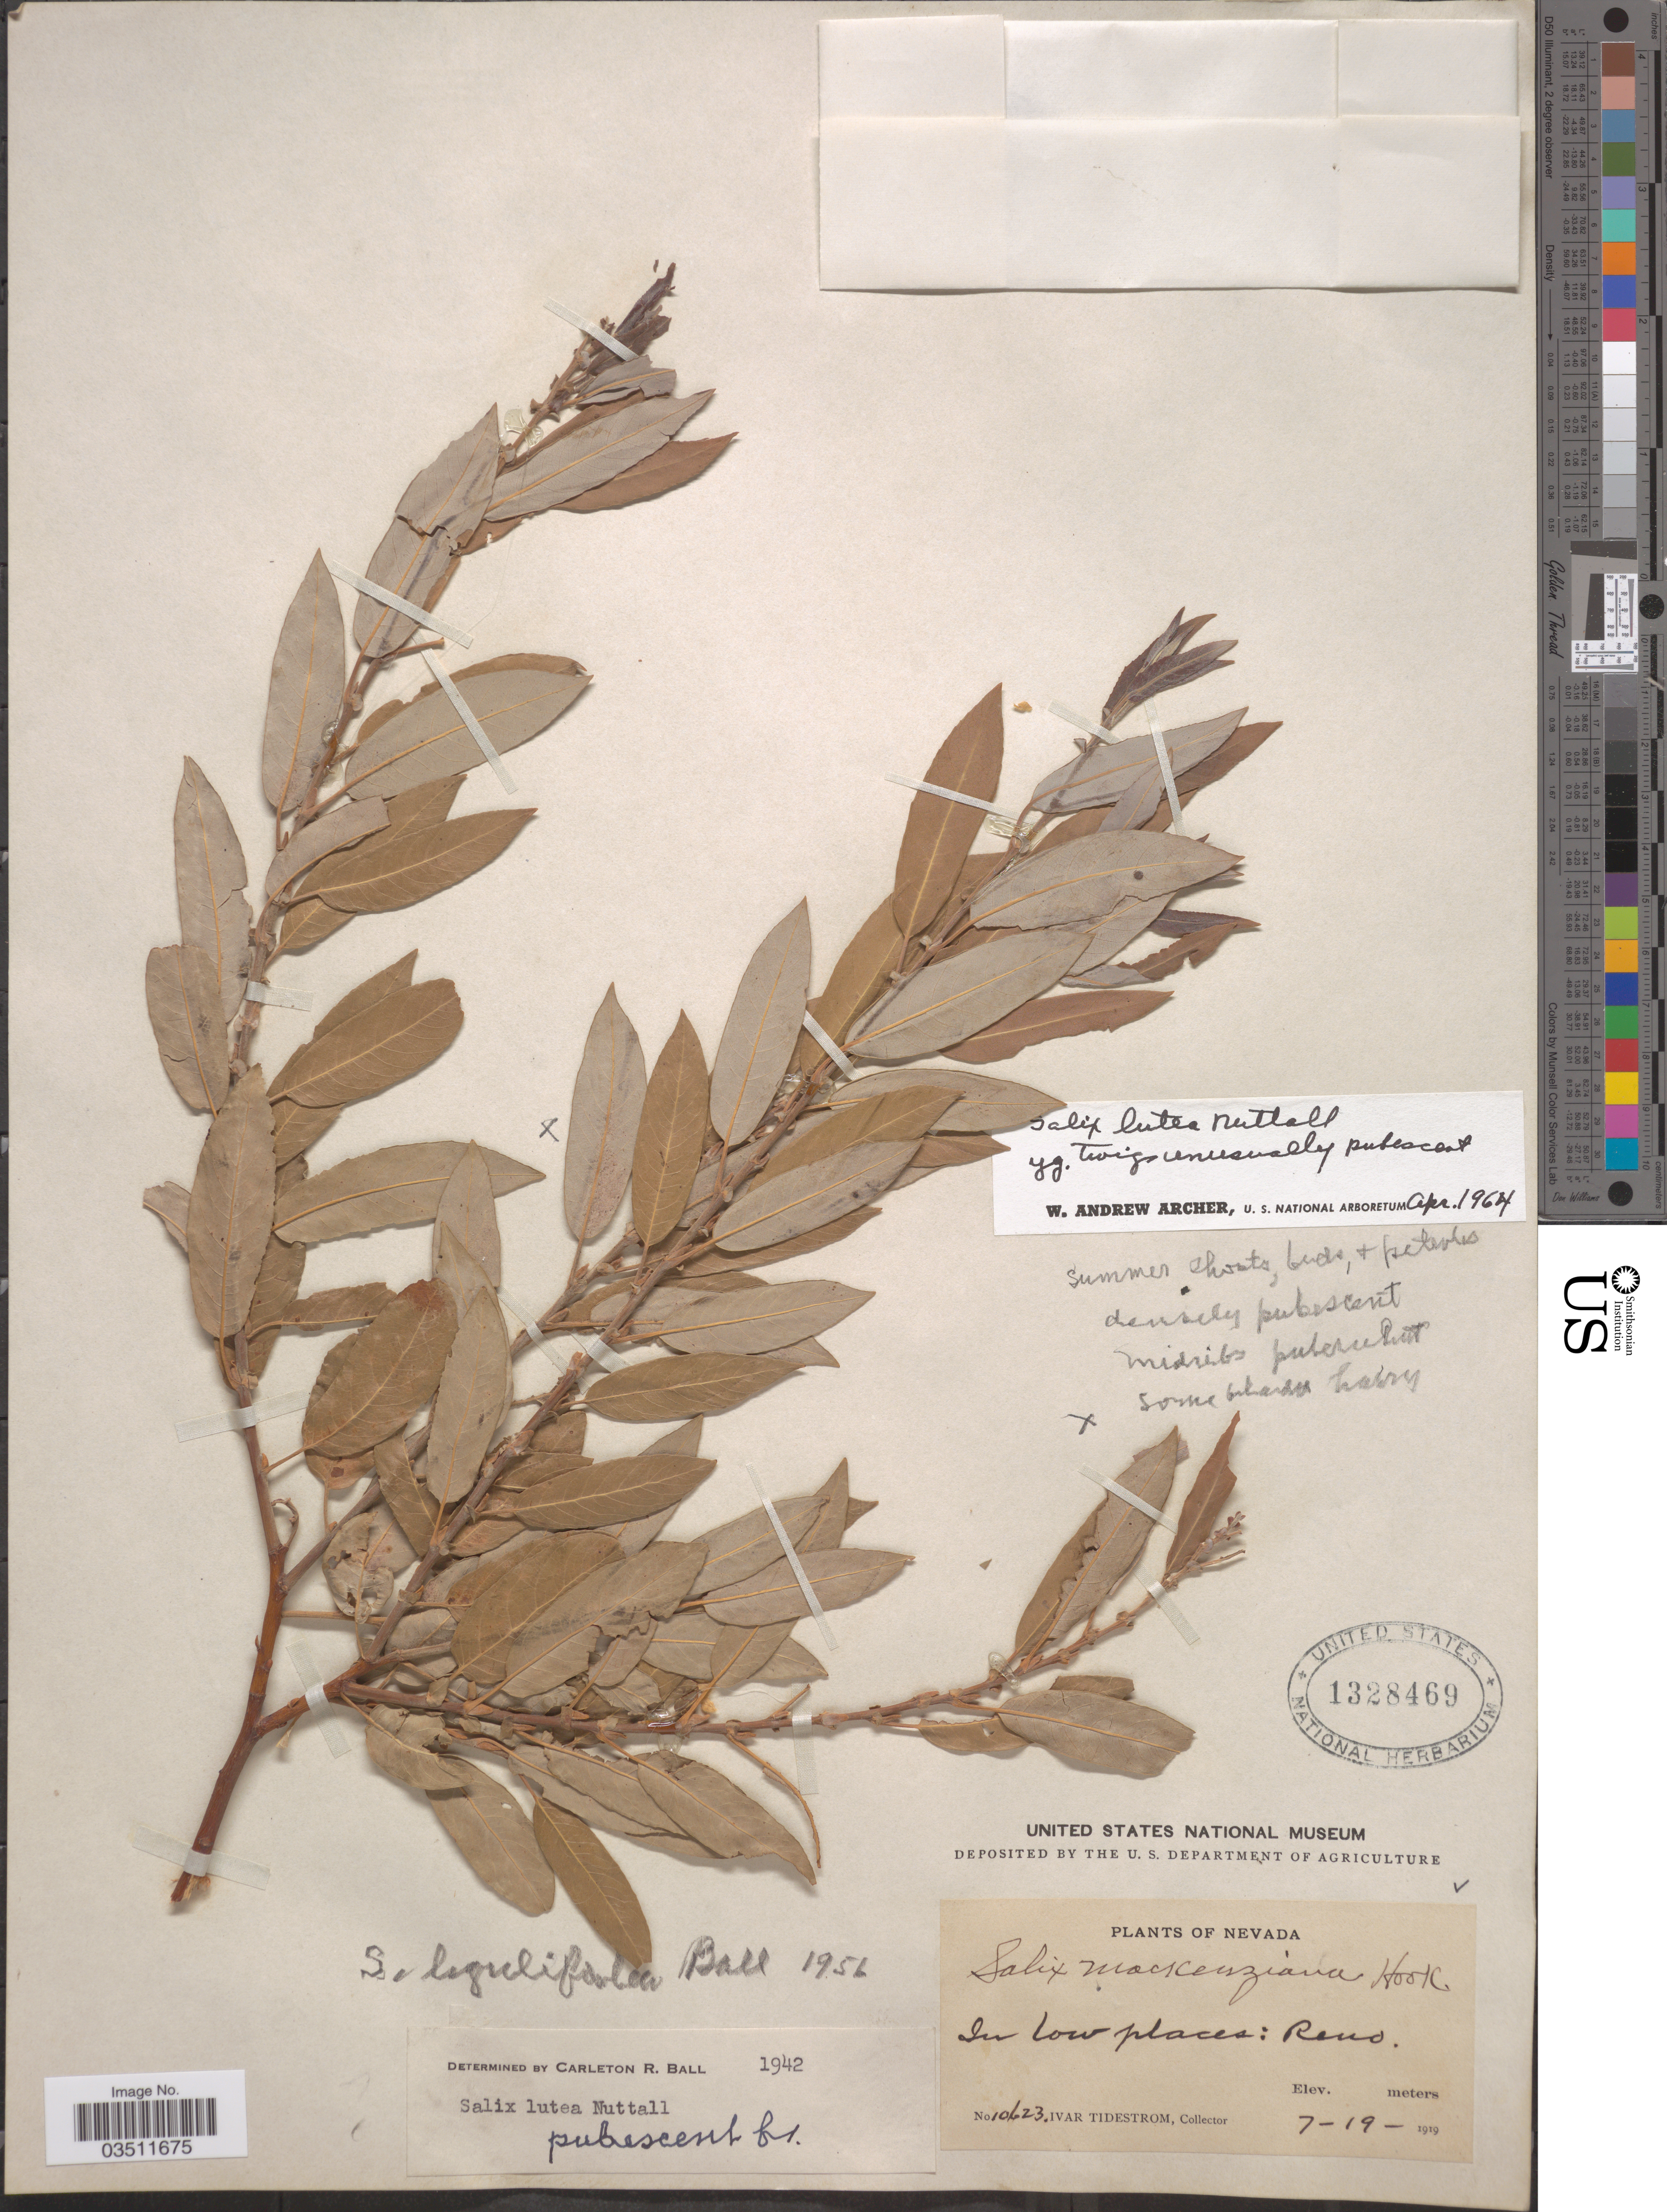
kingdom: Plantae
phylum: Tracheophyta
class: Magnoliopsida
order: Malpighiales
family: Salicaceae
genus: Salix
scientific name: Salix lutea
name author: Nutt.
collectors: I. F. Tidestrom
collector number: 10623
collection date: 1919-07-19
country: United States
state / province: Nevada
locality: In low places: Reno.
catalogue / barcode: US 1328469